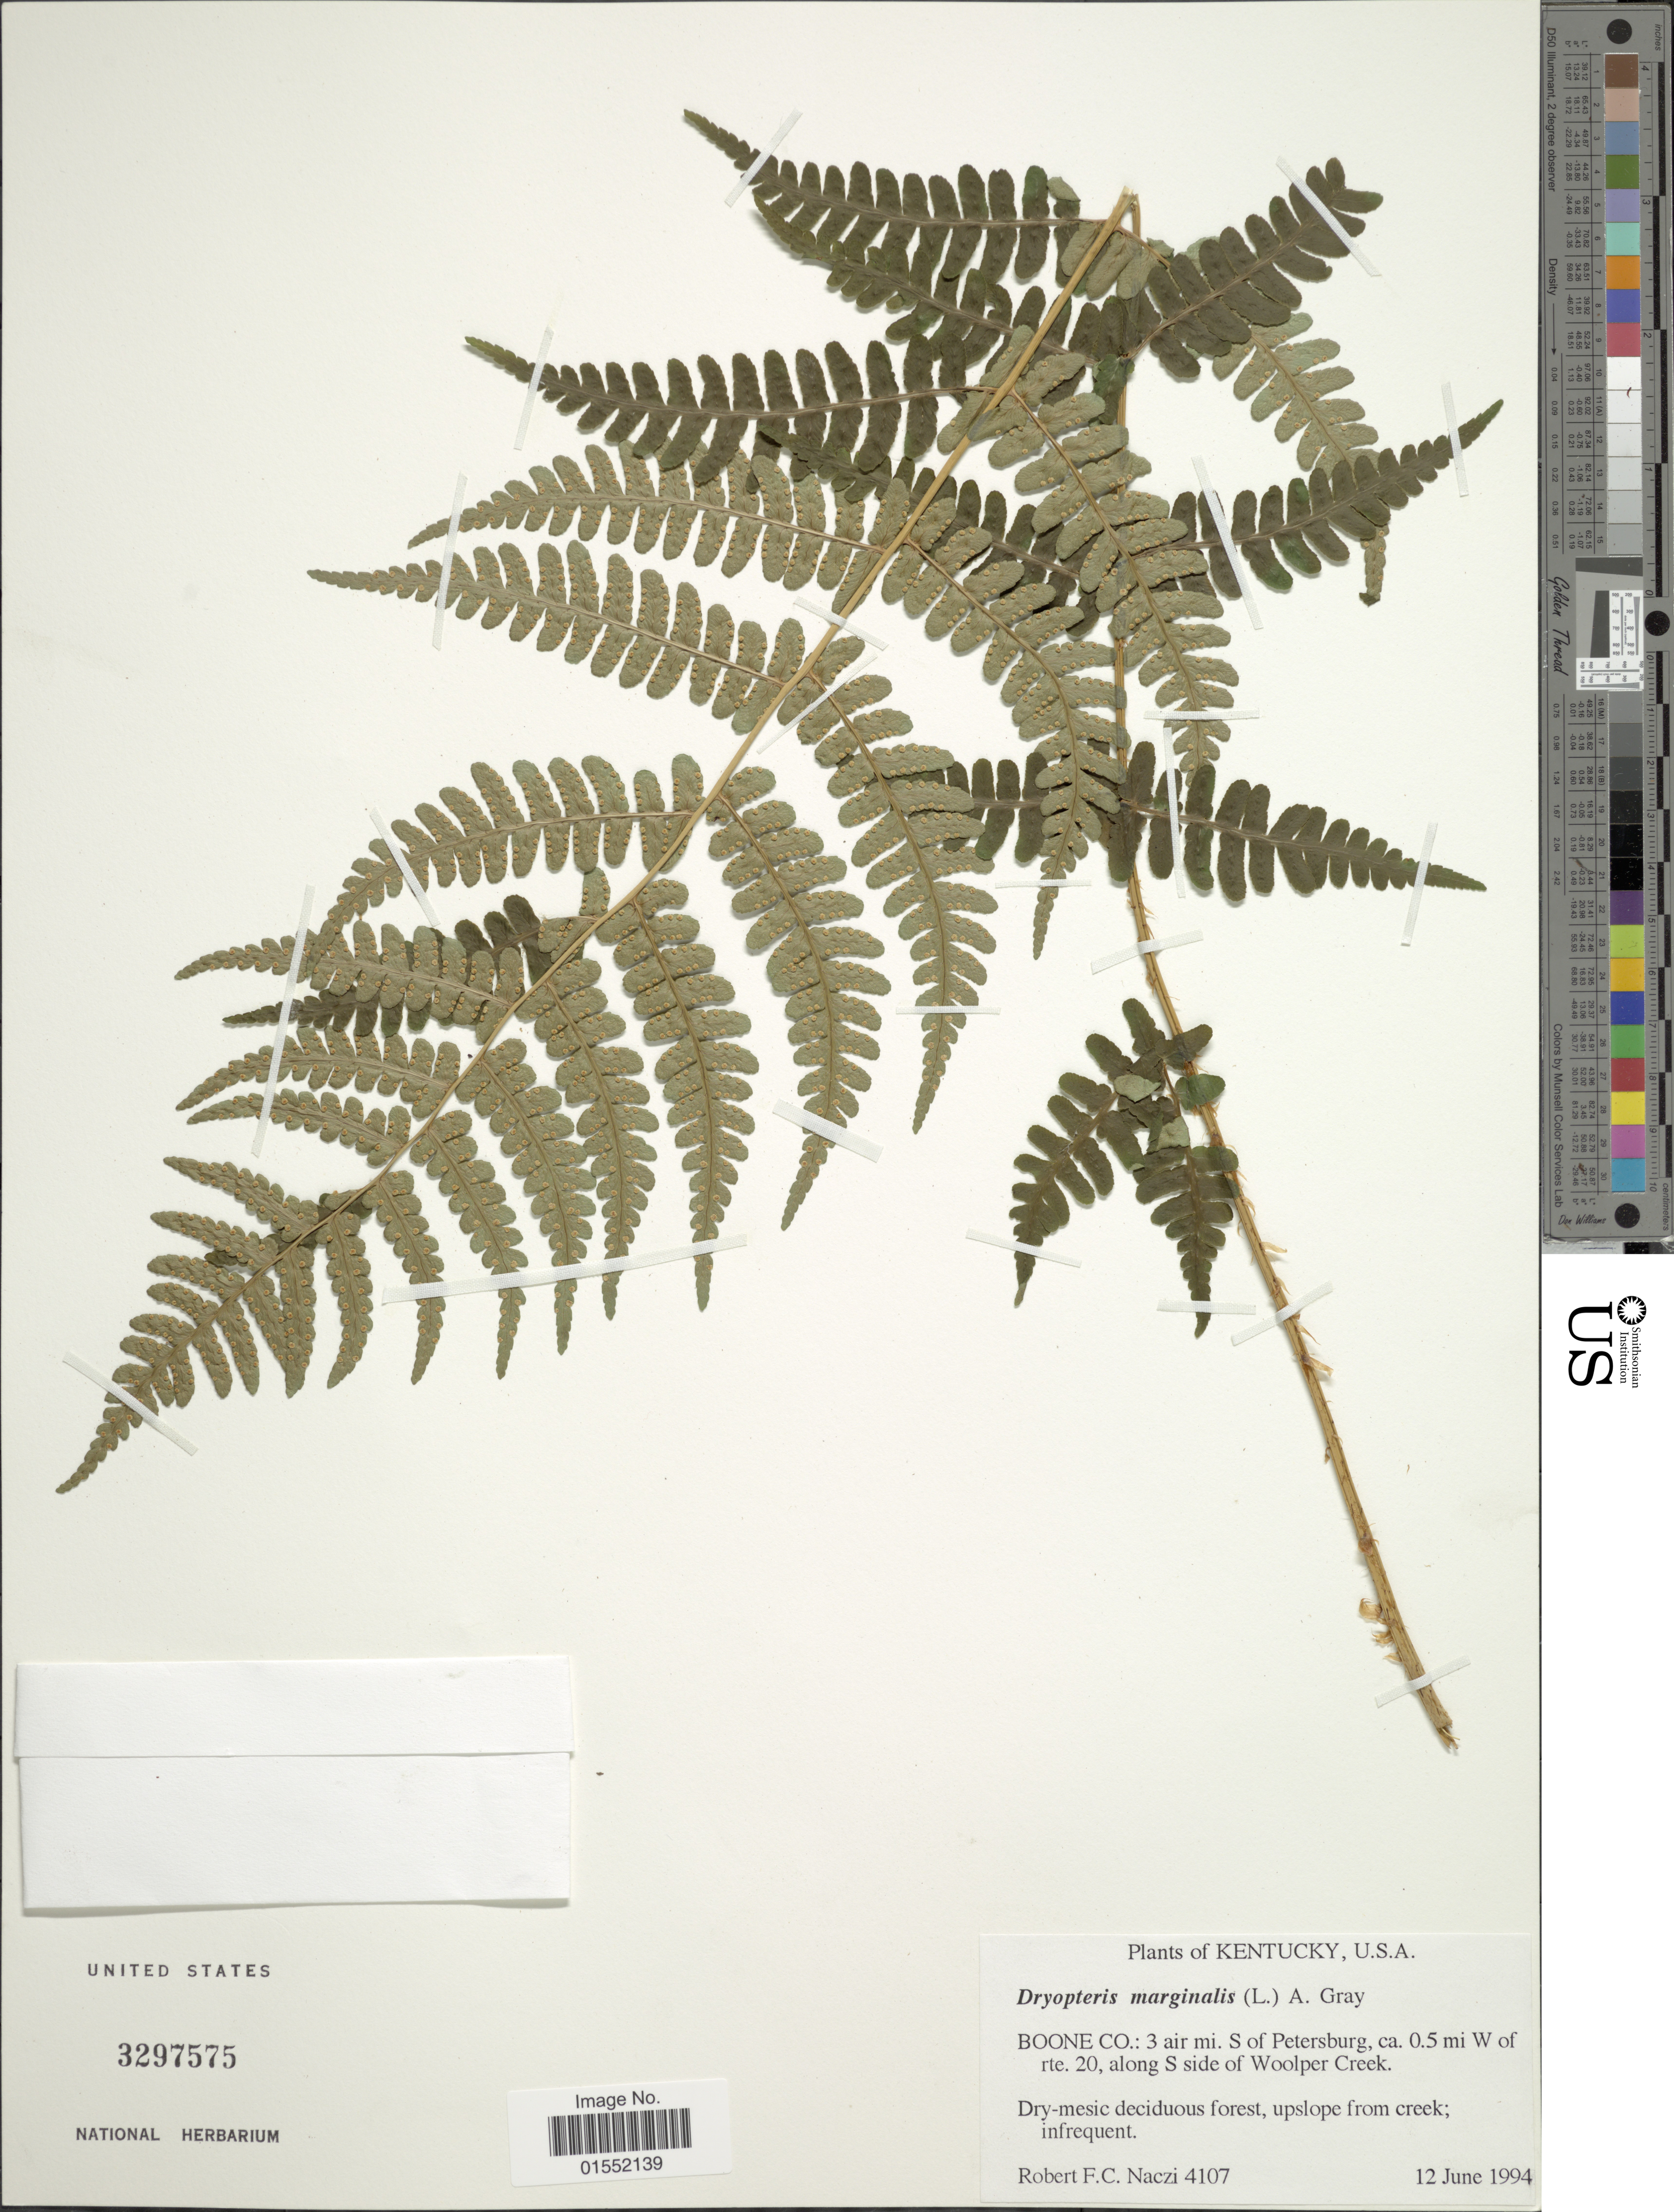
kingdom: Plantae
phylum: Tracheophyta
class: Polypodiopsida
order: Polypodiales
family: Dryopteridaceae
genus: Dryopteris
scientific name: Dryopteris marginalis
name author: (L.) A. Gray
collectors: R. F. C. Naczi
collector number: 4107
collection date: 1994-06-12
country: United States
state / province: Kentucky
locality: Boone Co.: 3 air mi. S of Petersburg, ca. 0.5 mi. W of rte. 20, along S side of Woolper Creek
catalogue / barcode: US 3297575